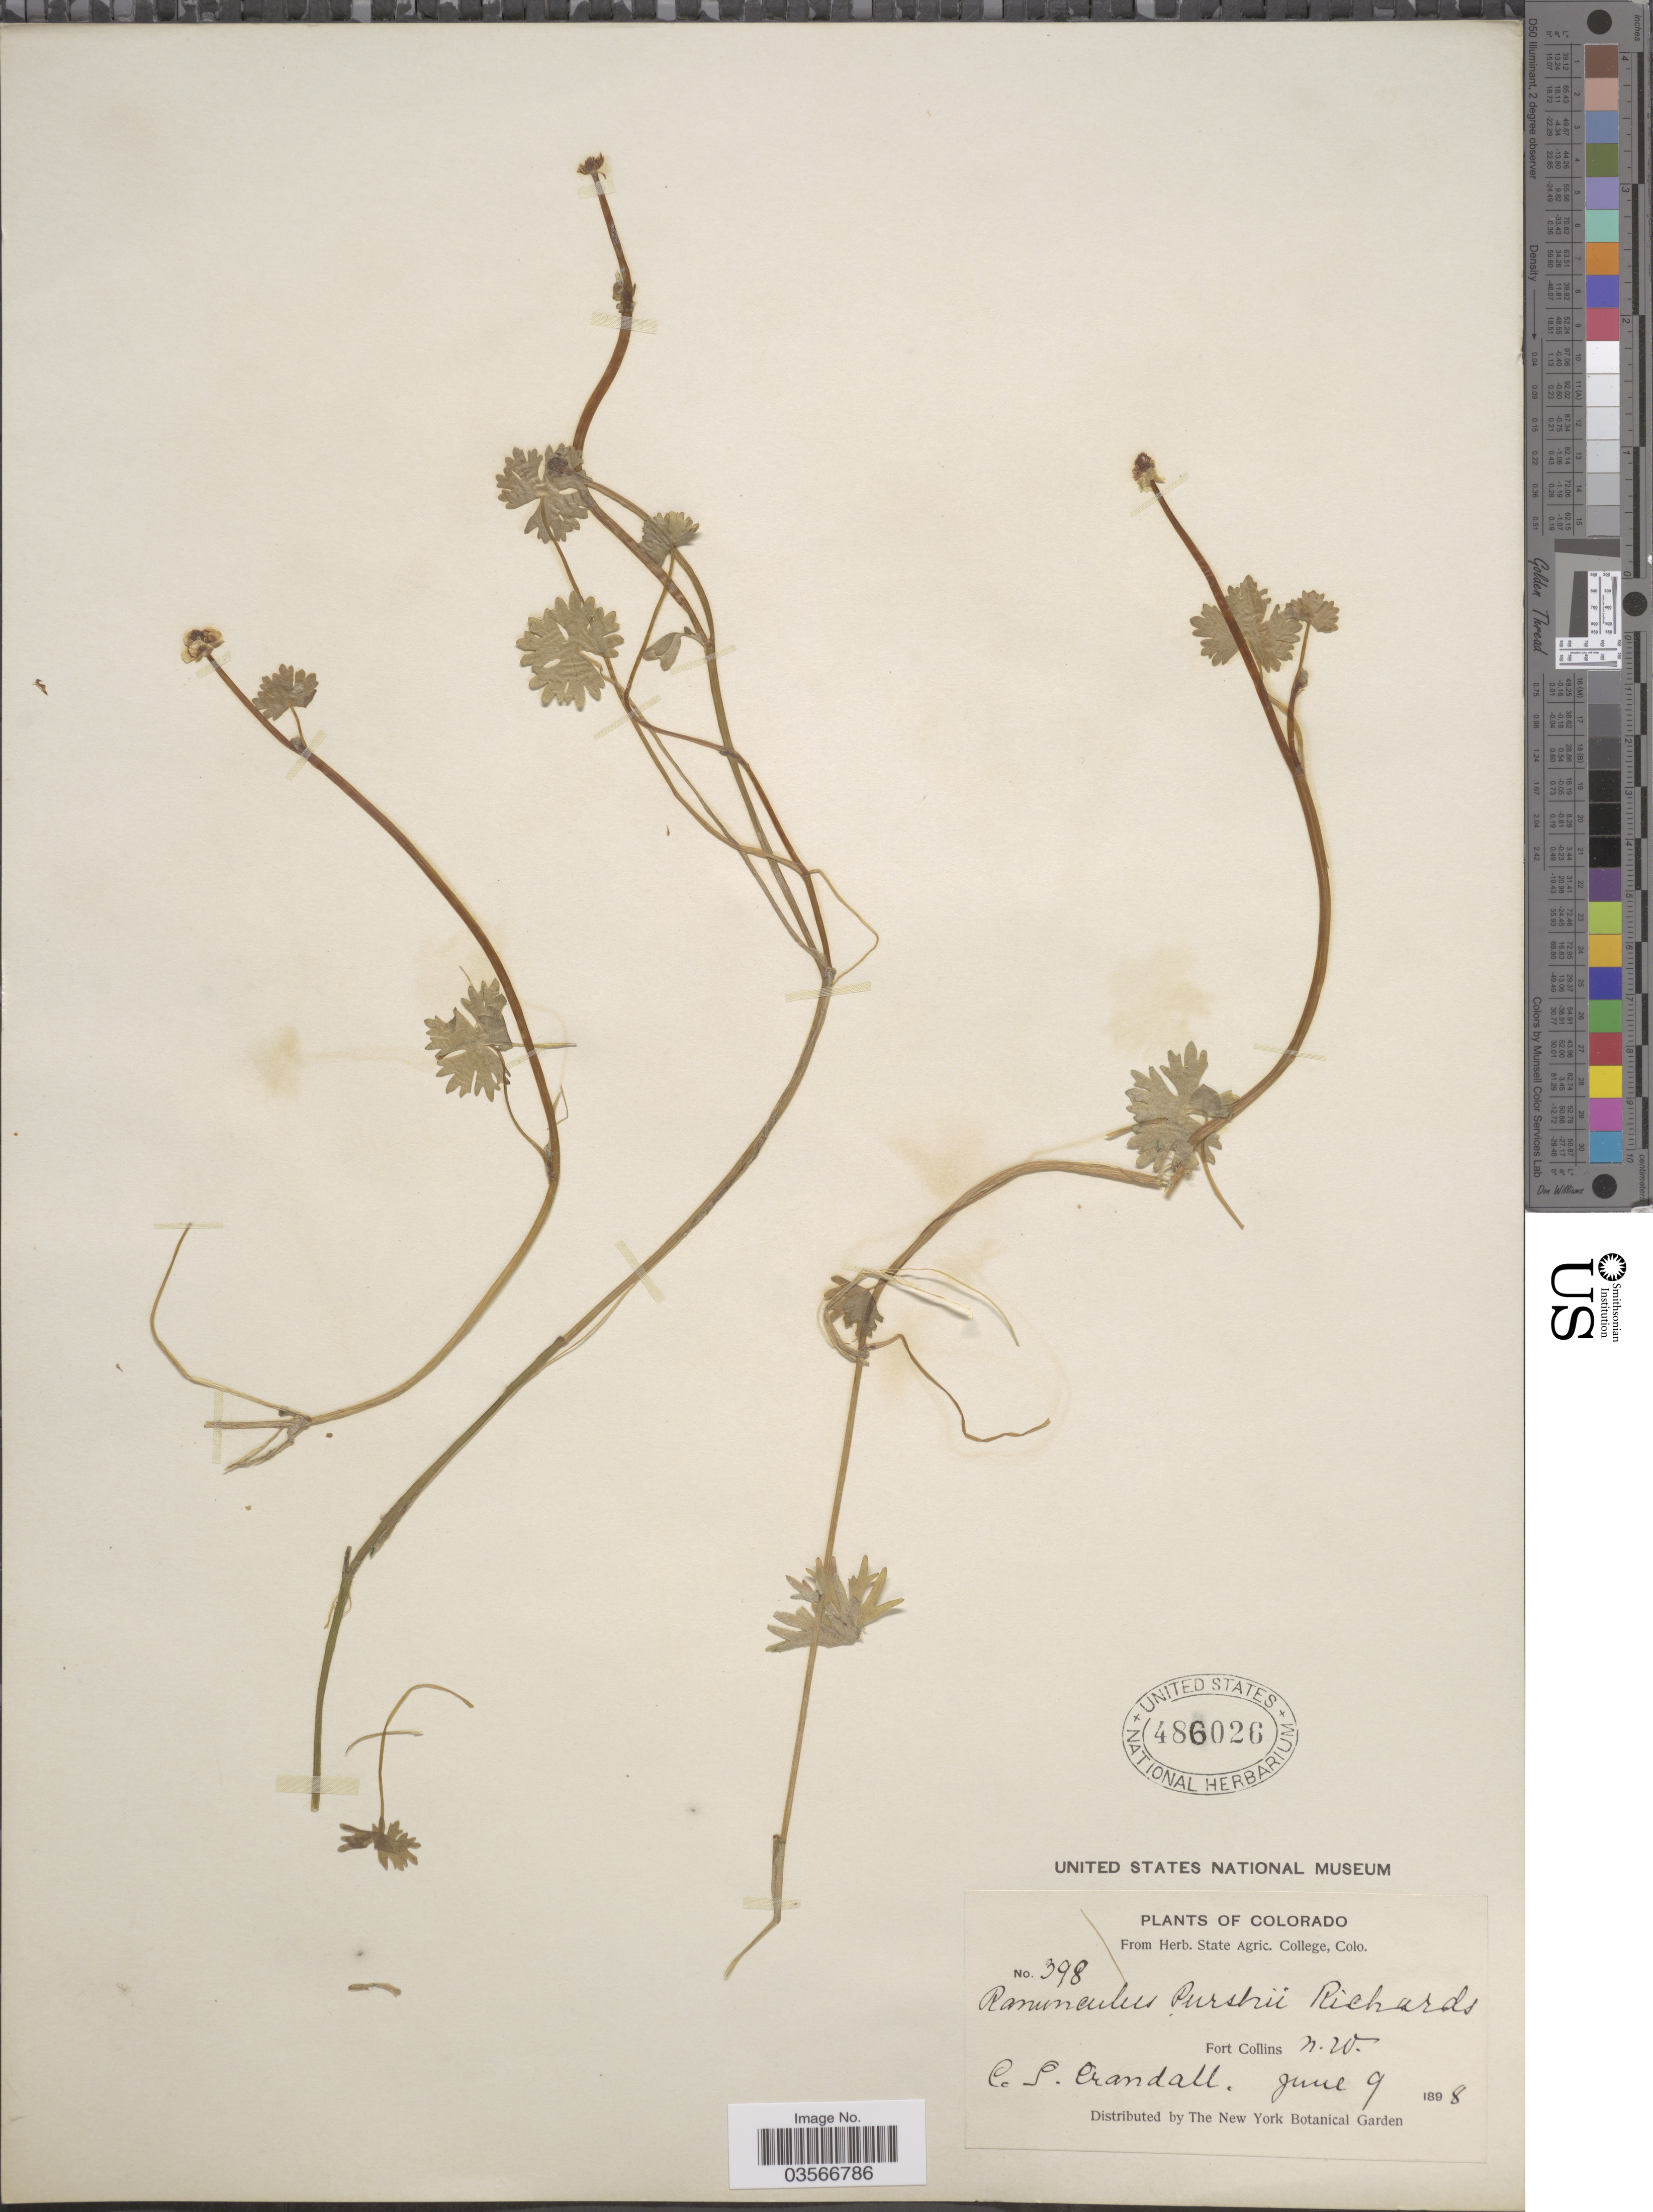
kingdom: Plantae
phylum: Tracheophyta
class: Magnoliopsida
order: Ranunculales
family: Ranunculaceae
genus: Ranunculus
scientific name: Ranunculus gmelinii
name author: DC.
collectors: C. Crandall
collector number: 398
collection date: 1898-06-09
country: United States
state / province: Colorado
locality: Fort Collins N.W.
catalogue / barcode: US 486026